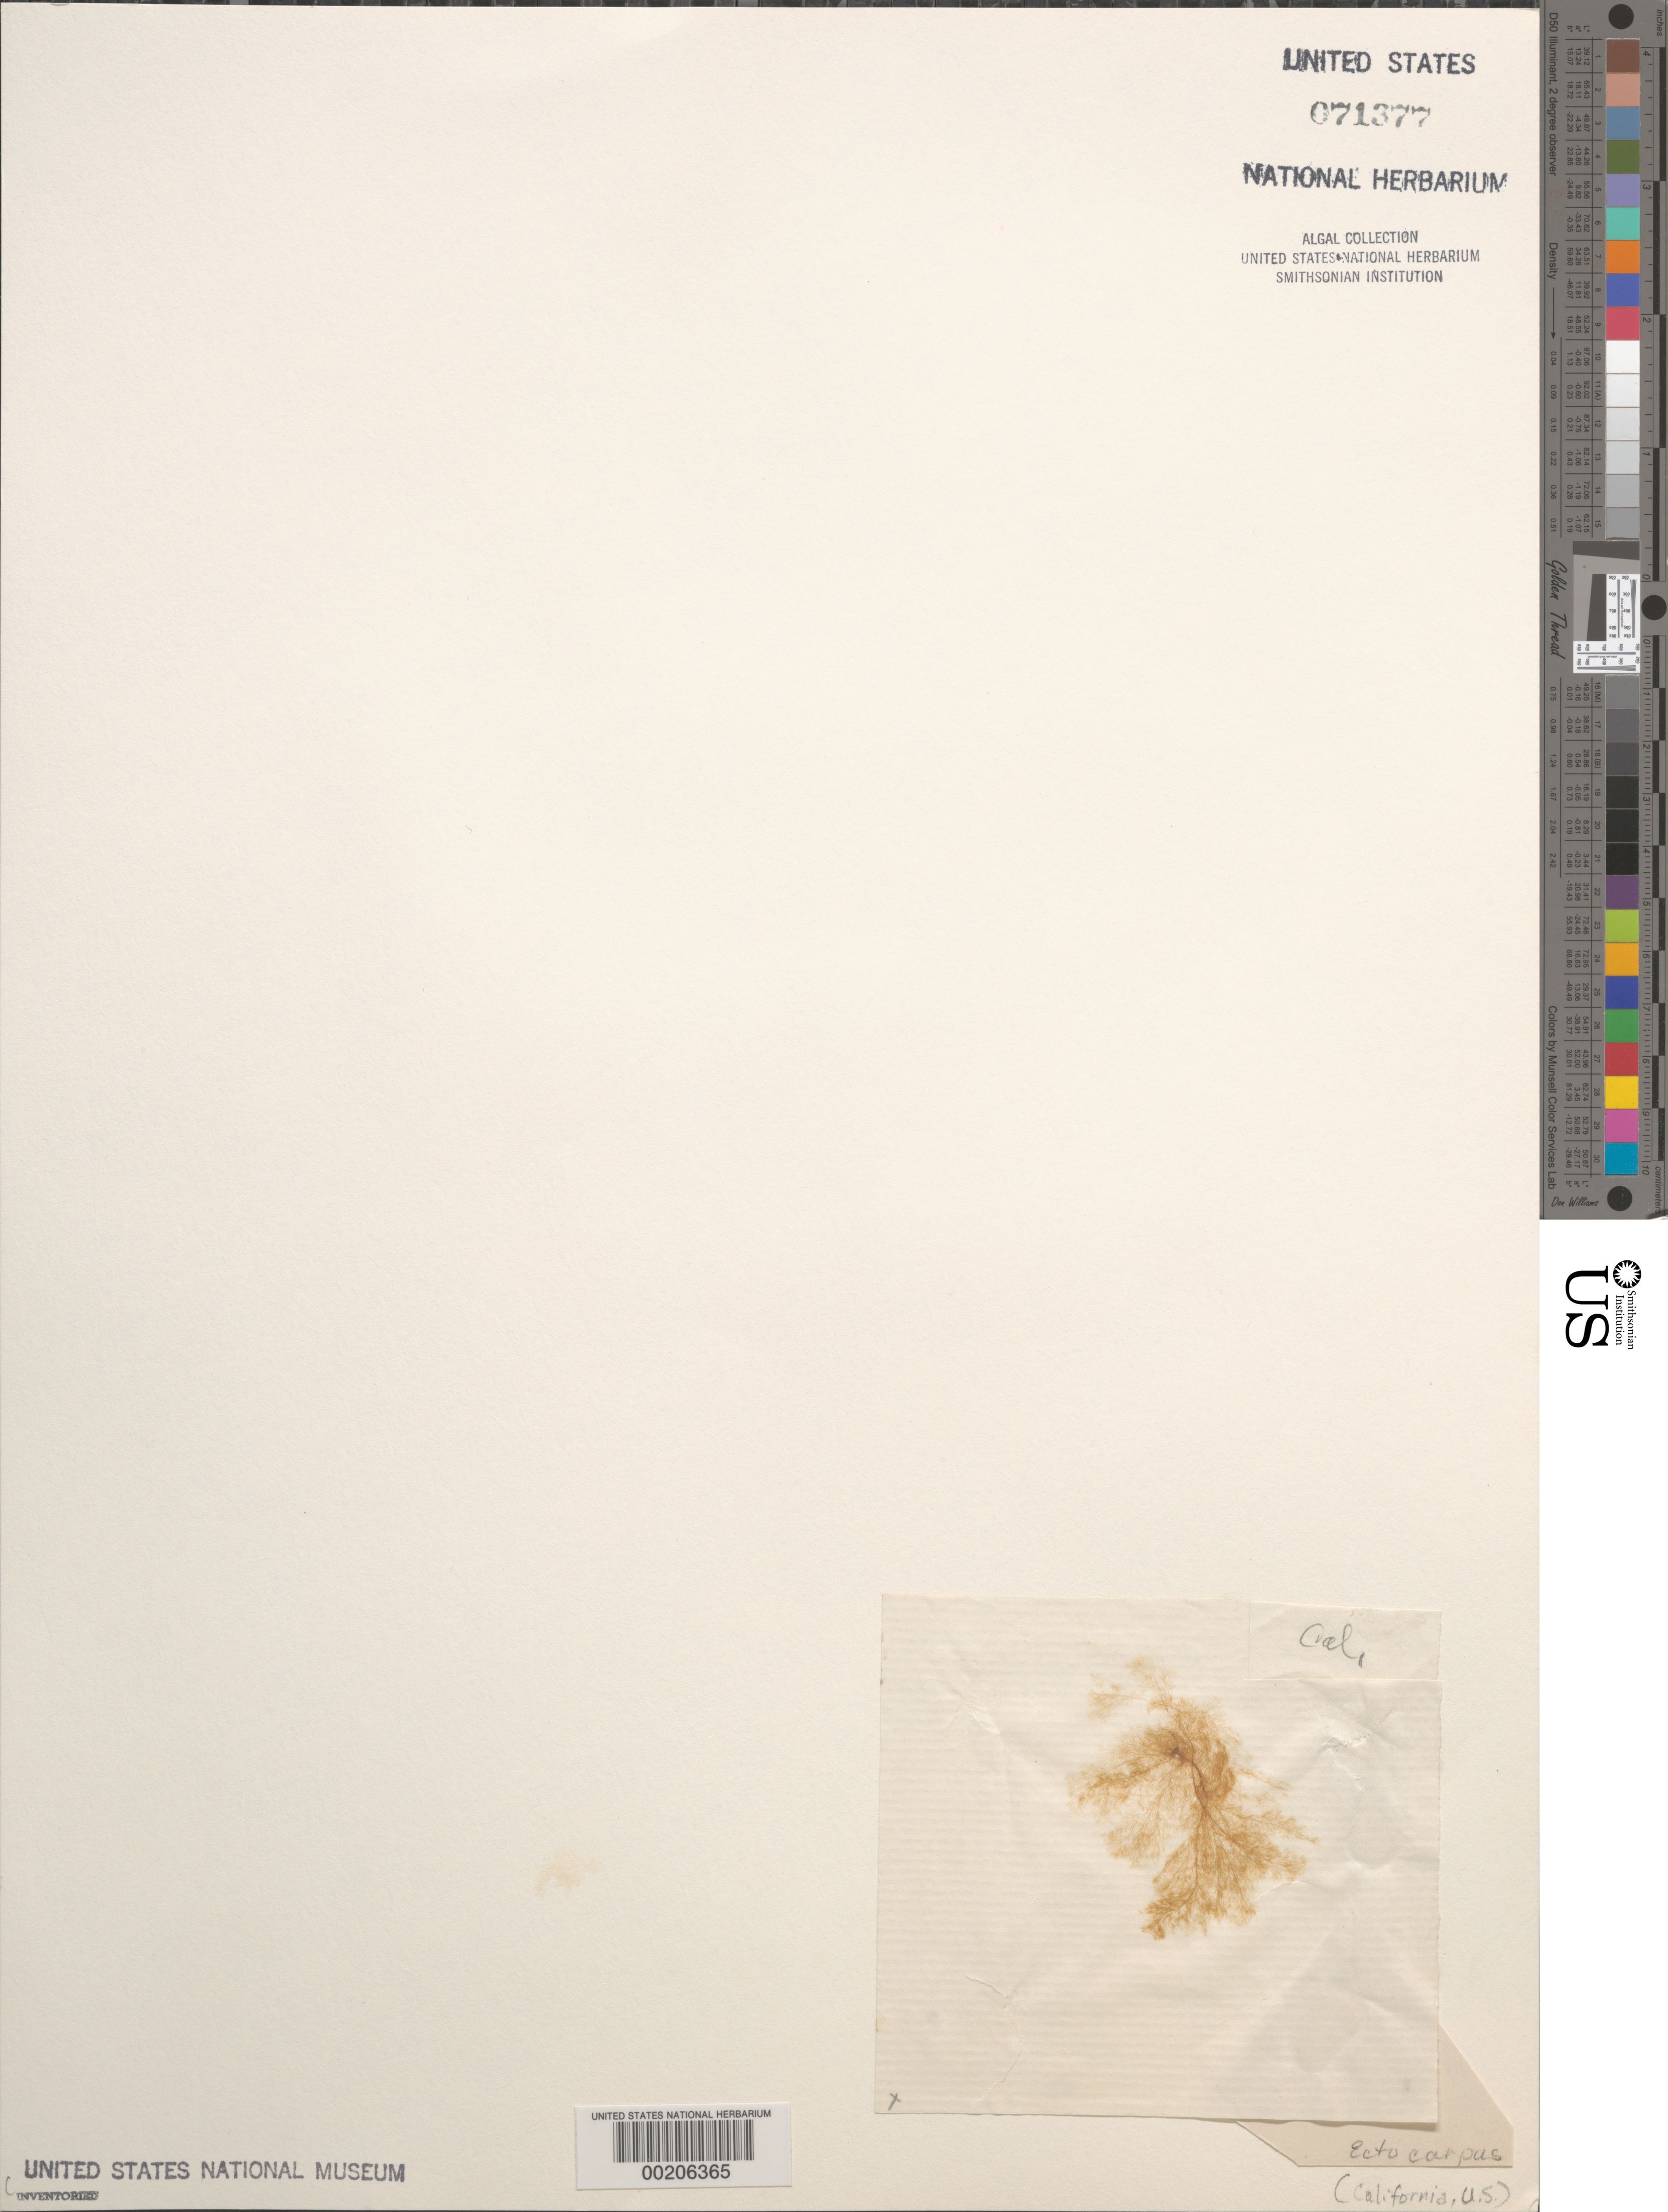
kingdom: Chromista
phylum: Ochrophyta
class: Phaeophyceae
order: Ectocarpales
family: Ectocarpaceae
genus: Ectocarpus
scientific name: Ectocarpus sp.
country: United States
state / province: California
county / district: San Diego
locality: False Bay, San Diego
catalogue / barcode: US 71377